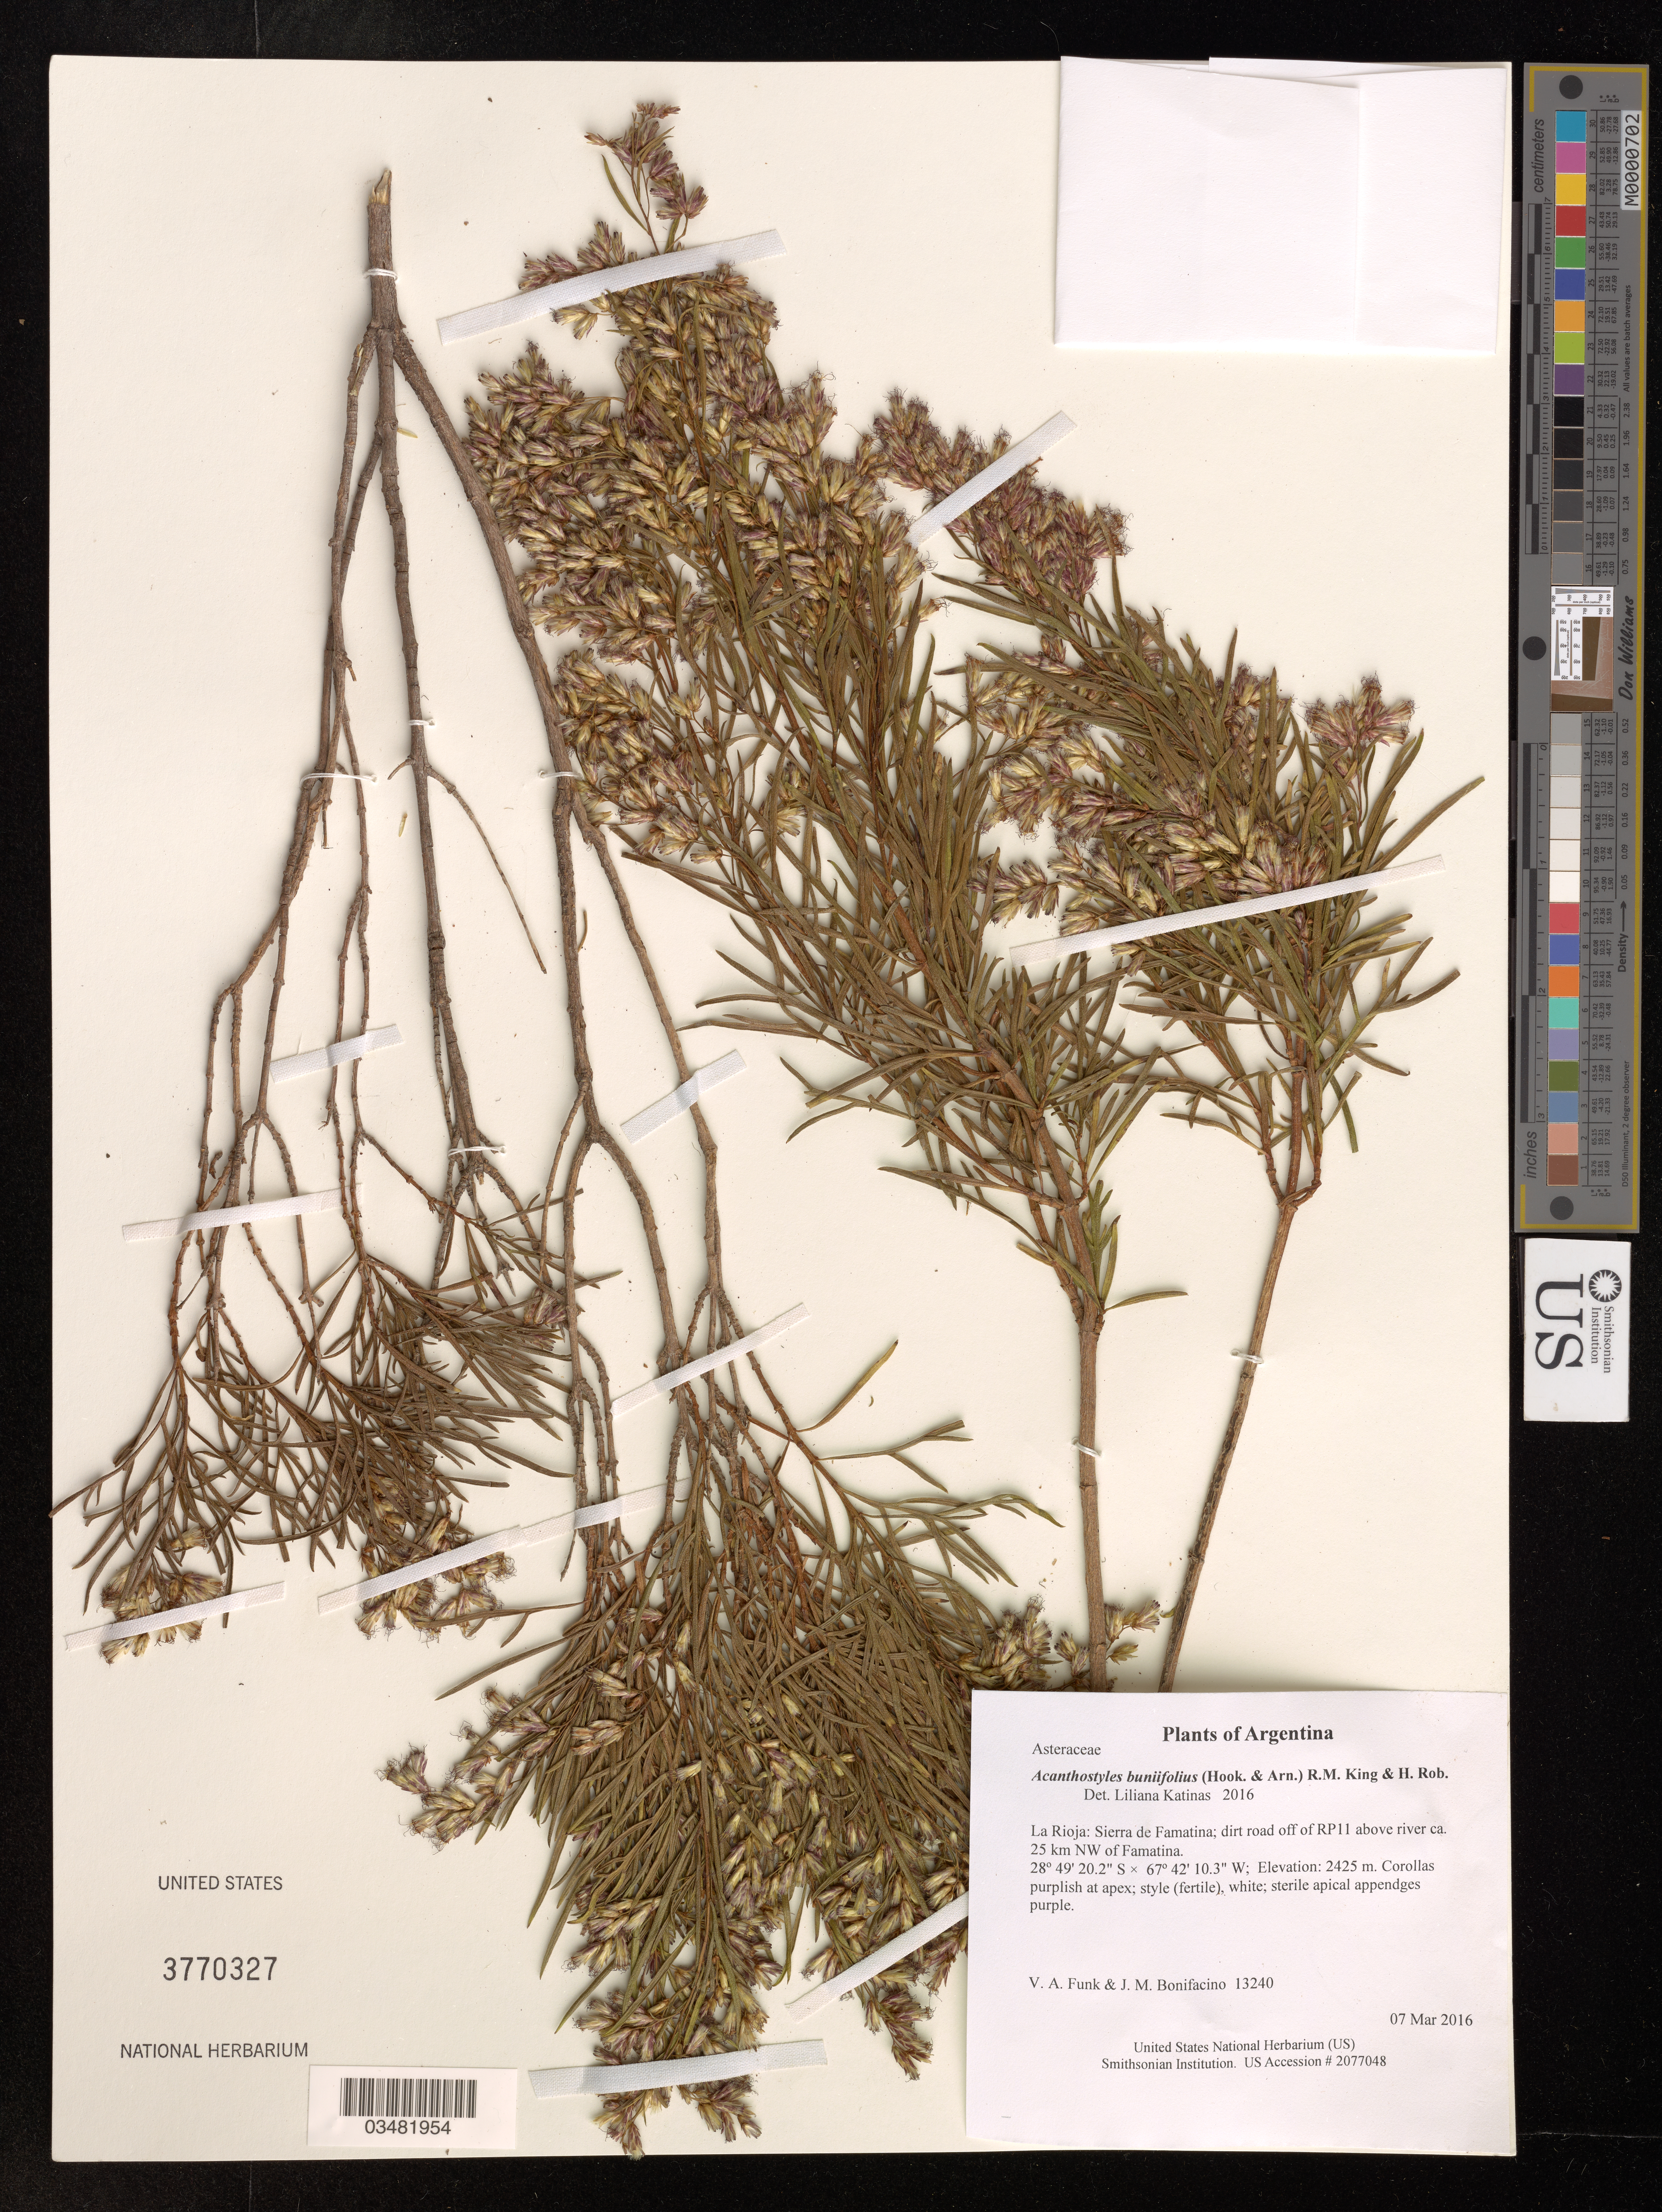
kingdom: Plantae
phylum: Tracheophyta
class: Magnoliopsida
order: Asterales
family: Asteraceae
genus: Acanthostyles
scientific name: Acanthostyles buniifolius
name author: (Hook. & Arn.) R.M. King & H. Rob.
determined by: Katinas, L.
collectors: V. Funk & M. Bonifacino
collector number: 13240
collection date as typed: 7 March 2016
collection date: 2016-03-07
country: Argentina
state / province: La Rioja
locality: Sierra de Famatina; dirt road off of RP11 above river ca. 25 km NW of Famatina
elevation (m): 2425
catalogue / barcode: US 3770327